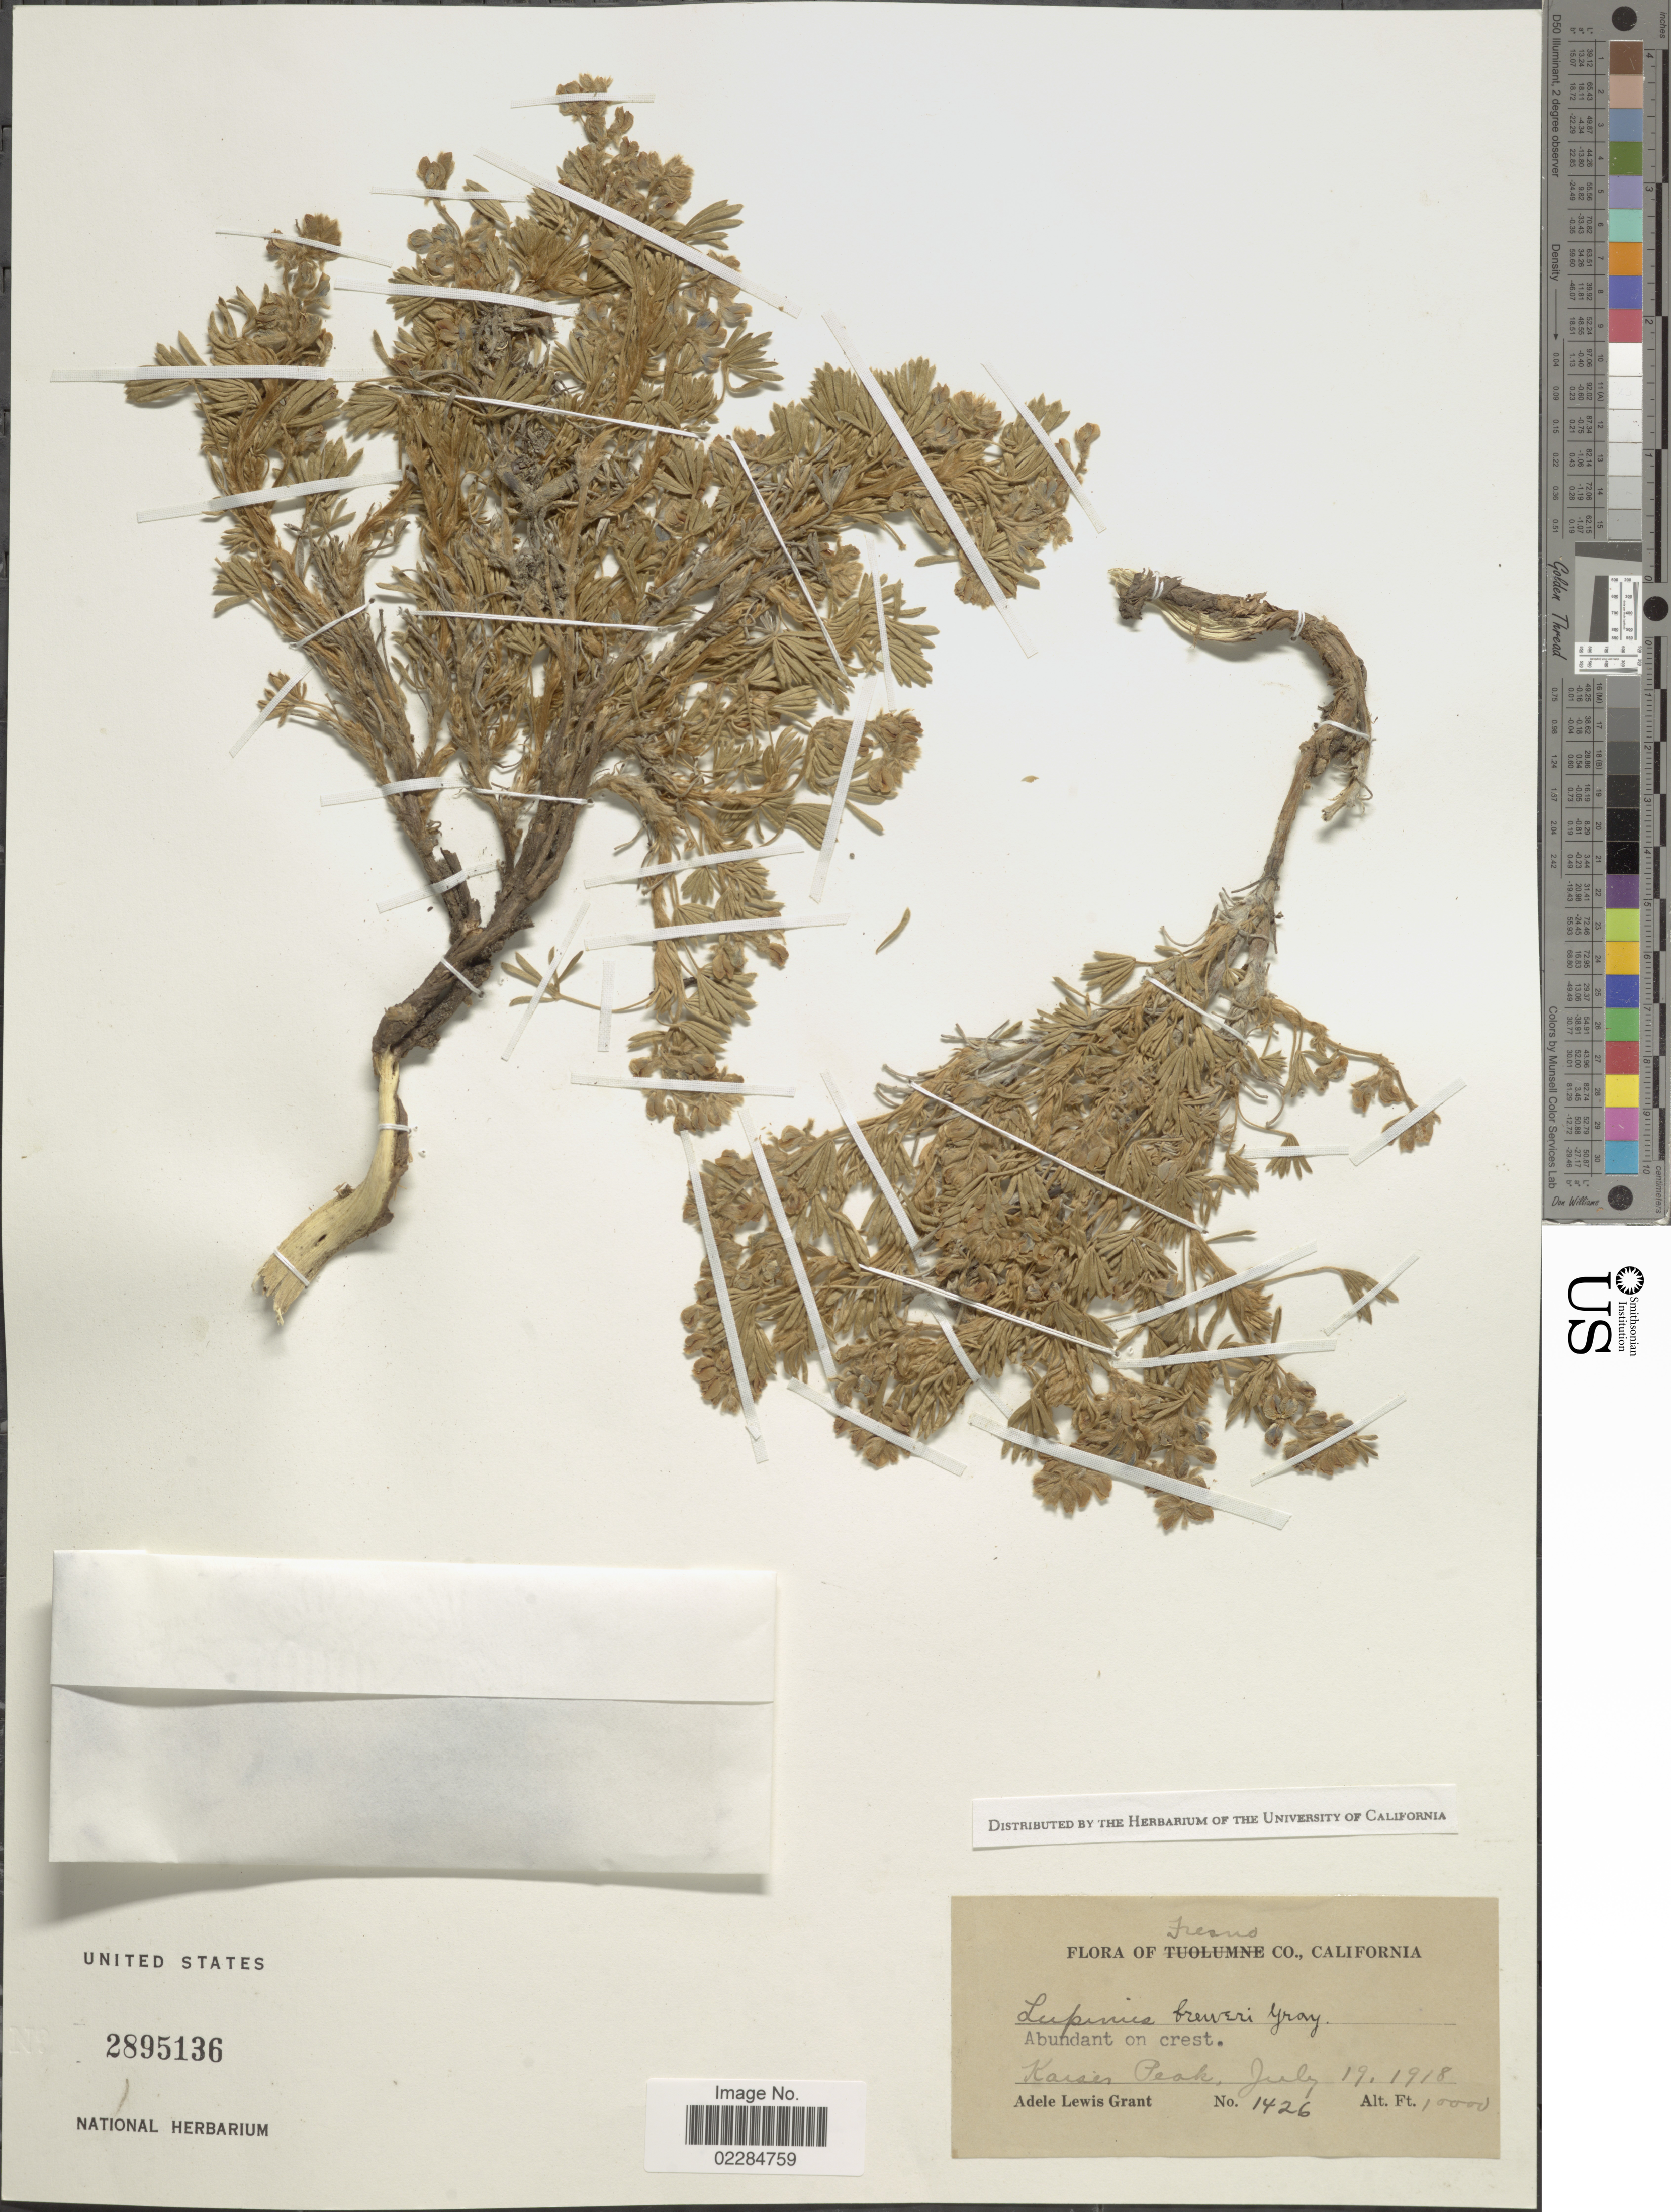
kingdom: Plantae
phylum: Tracheophyta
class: Magnoliopsida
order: Fabales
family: Fabaceae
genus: Lupinus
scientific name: Lupinus breweri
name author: A. Gray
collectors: A. L. Grant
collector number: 1426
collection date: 1918-07-19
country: United States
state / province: California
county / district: Fresno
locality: Fresno Co. Kaiser Peak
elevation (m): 3048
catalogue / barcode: US 2895136